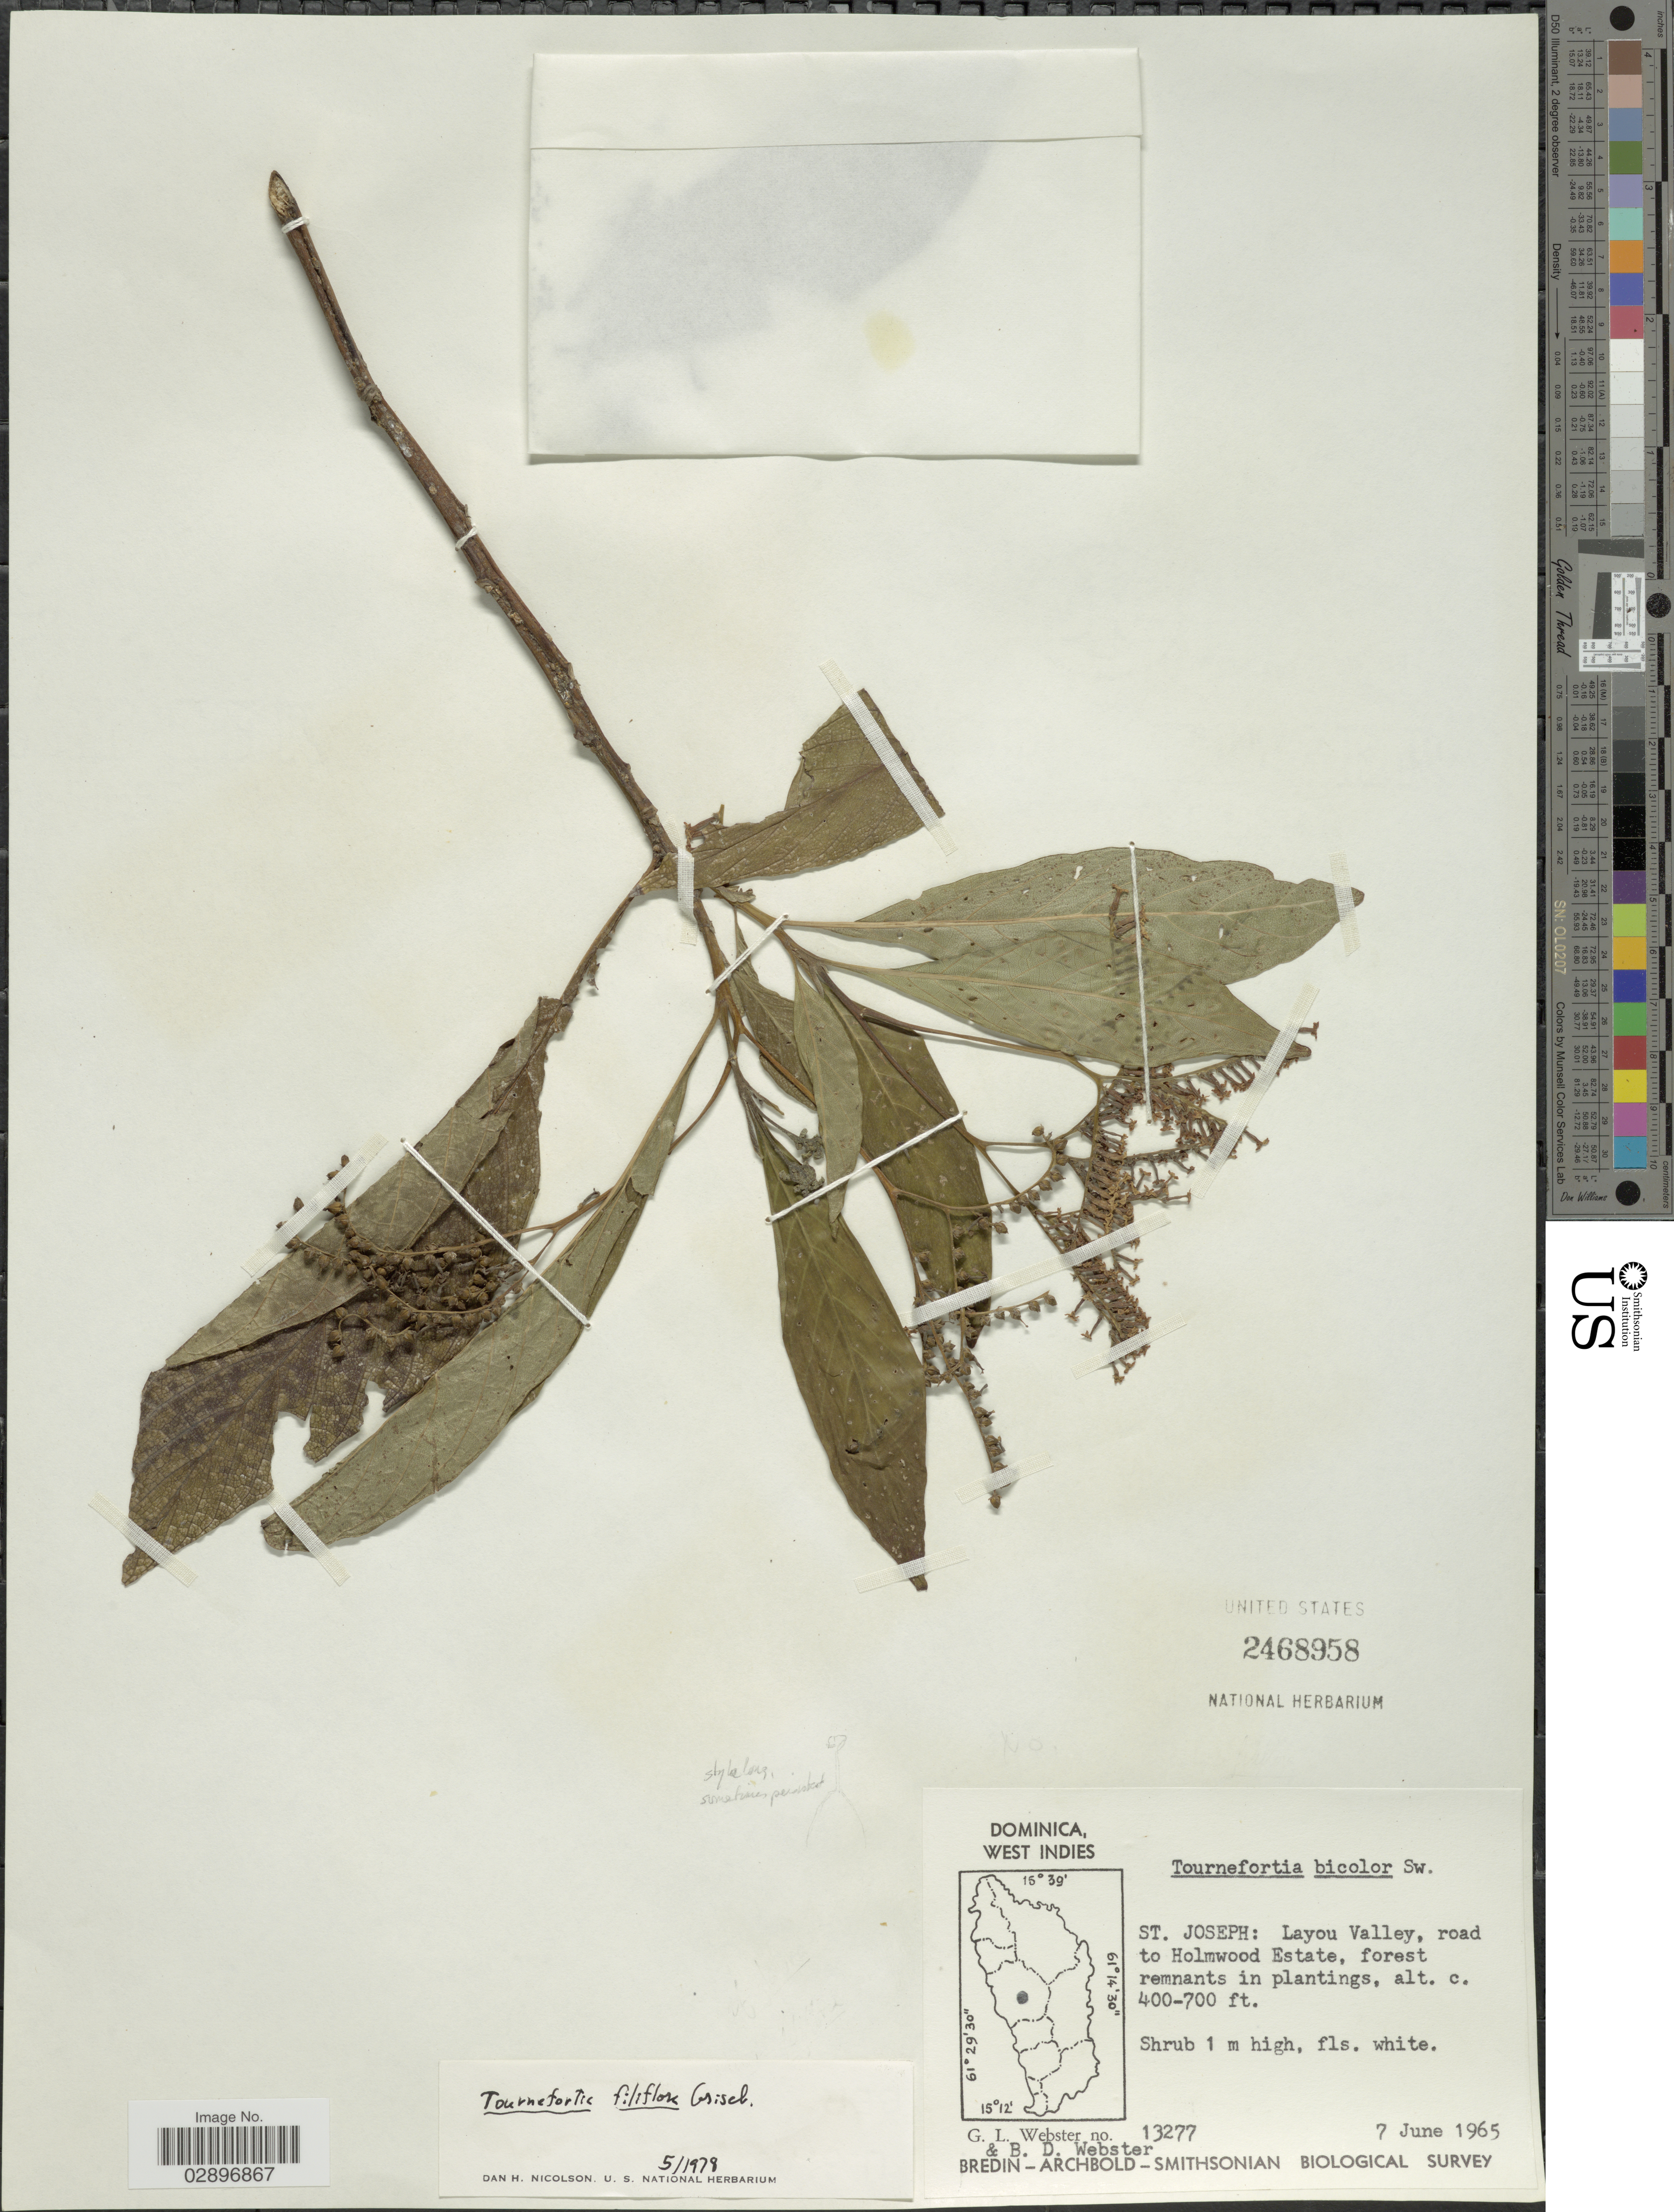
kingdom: Plantae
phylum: Tracheophyta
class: Magnoliopsida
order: Boraginales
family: Heliotropiaceae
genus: Tournefortia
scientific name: Tournefortia filiflora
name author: Griseb.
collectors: G. L. Webster & B. D. Webster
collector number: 13277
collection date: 1965-06-07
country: Dominica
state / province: St. Joseph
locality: Layou Valley, road to Holmwood Estate.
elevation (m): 122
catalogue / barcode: US 2468958